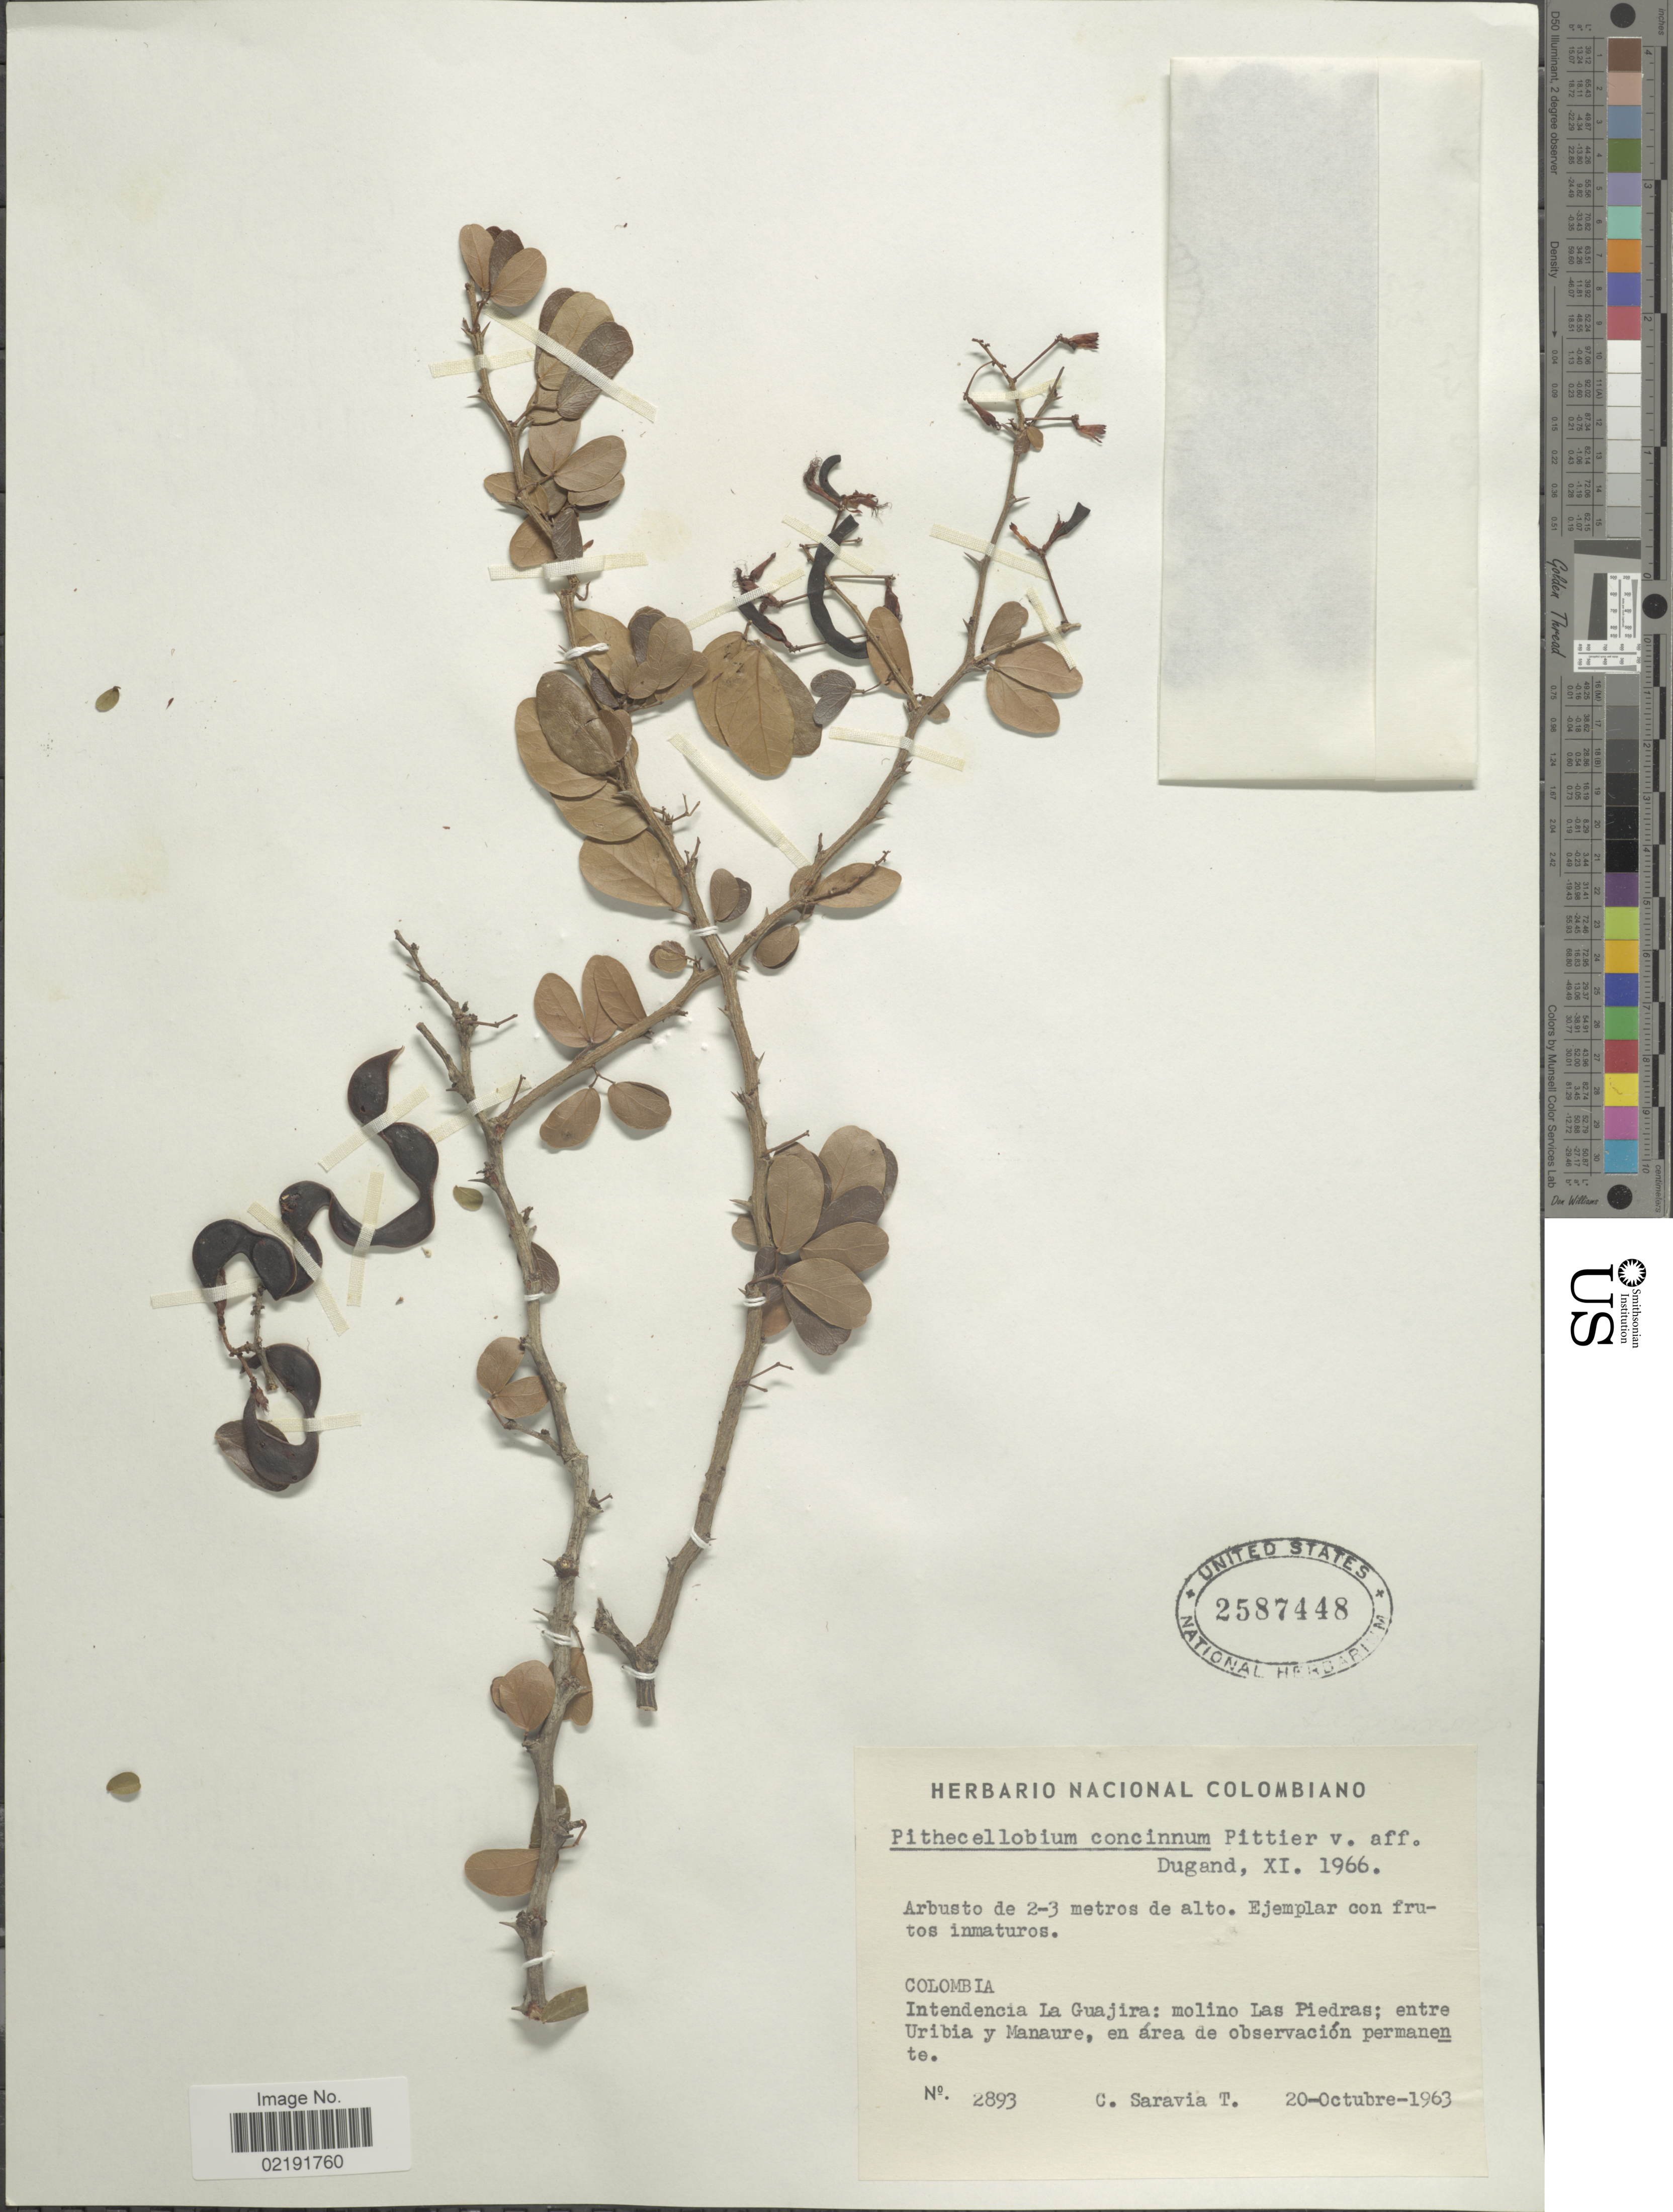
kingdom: Plantae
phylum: Tracheophyta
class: Magnoliopsida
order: Fabales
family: Fabaceae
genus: Pithecellobium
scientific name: Pithecellobium subglobosum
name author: Pittier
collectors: C. Saravia T.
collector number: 2893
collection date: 1963-10-20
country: Colombia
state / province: La Guajira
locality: Colombia. Intendencia La Guajira: molino Las Piedras; entre Uribia y Manaure, en área de observación permanente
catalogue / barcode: US 2587448